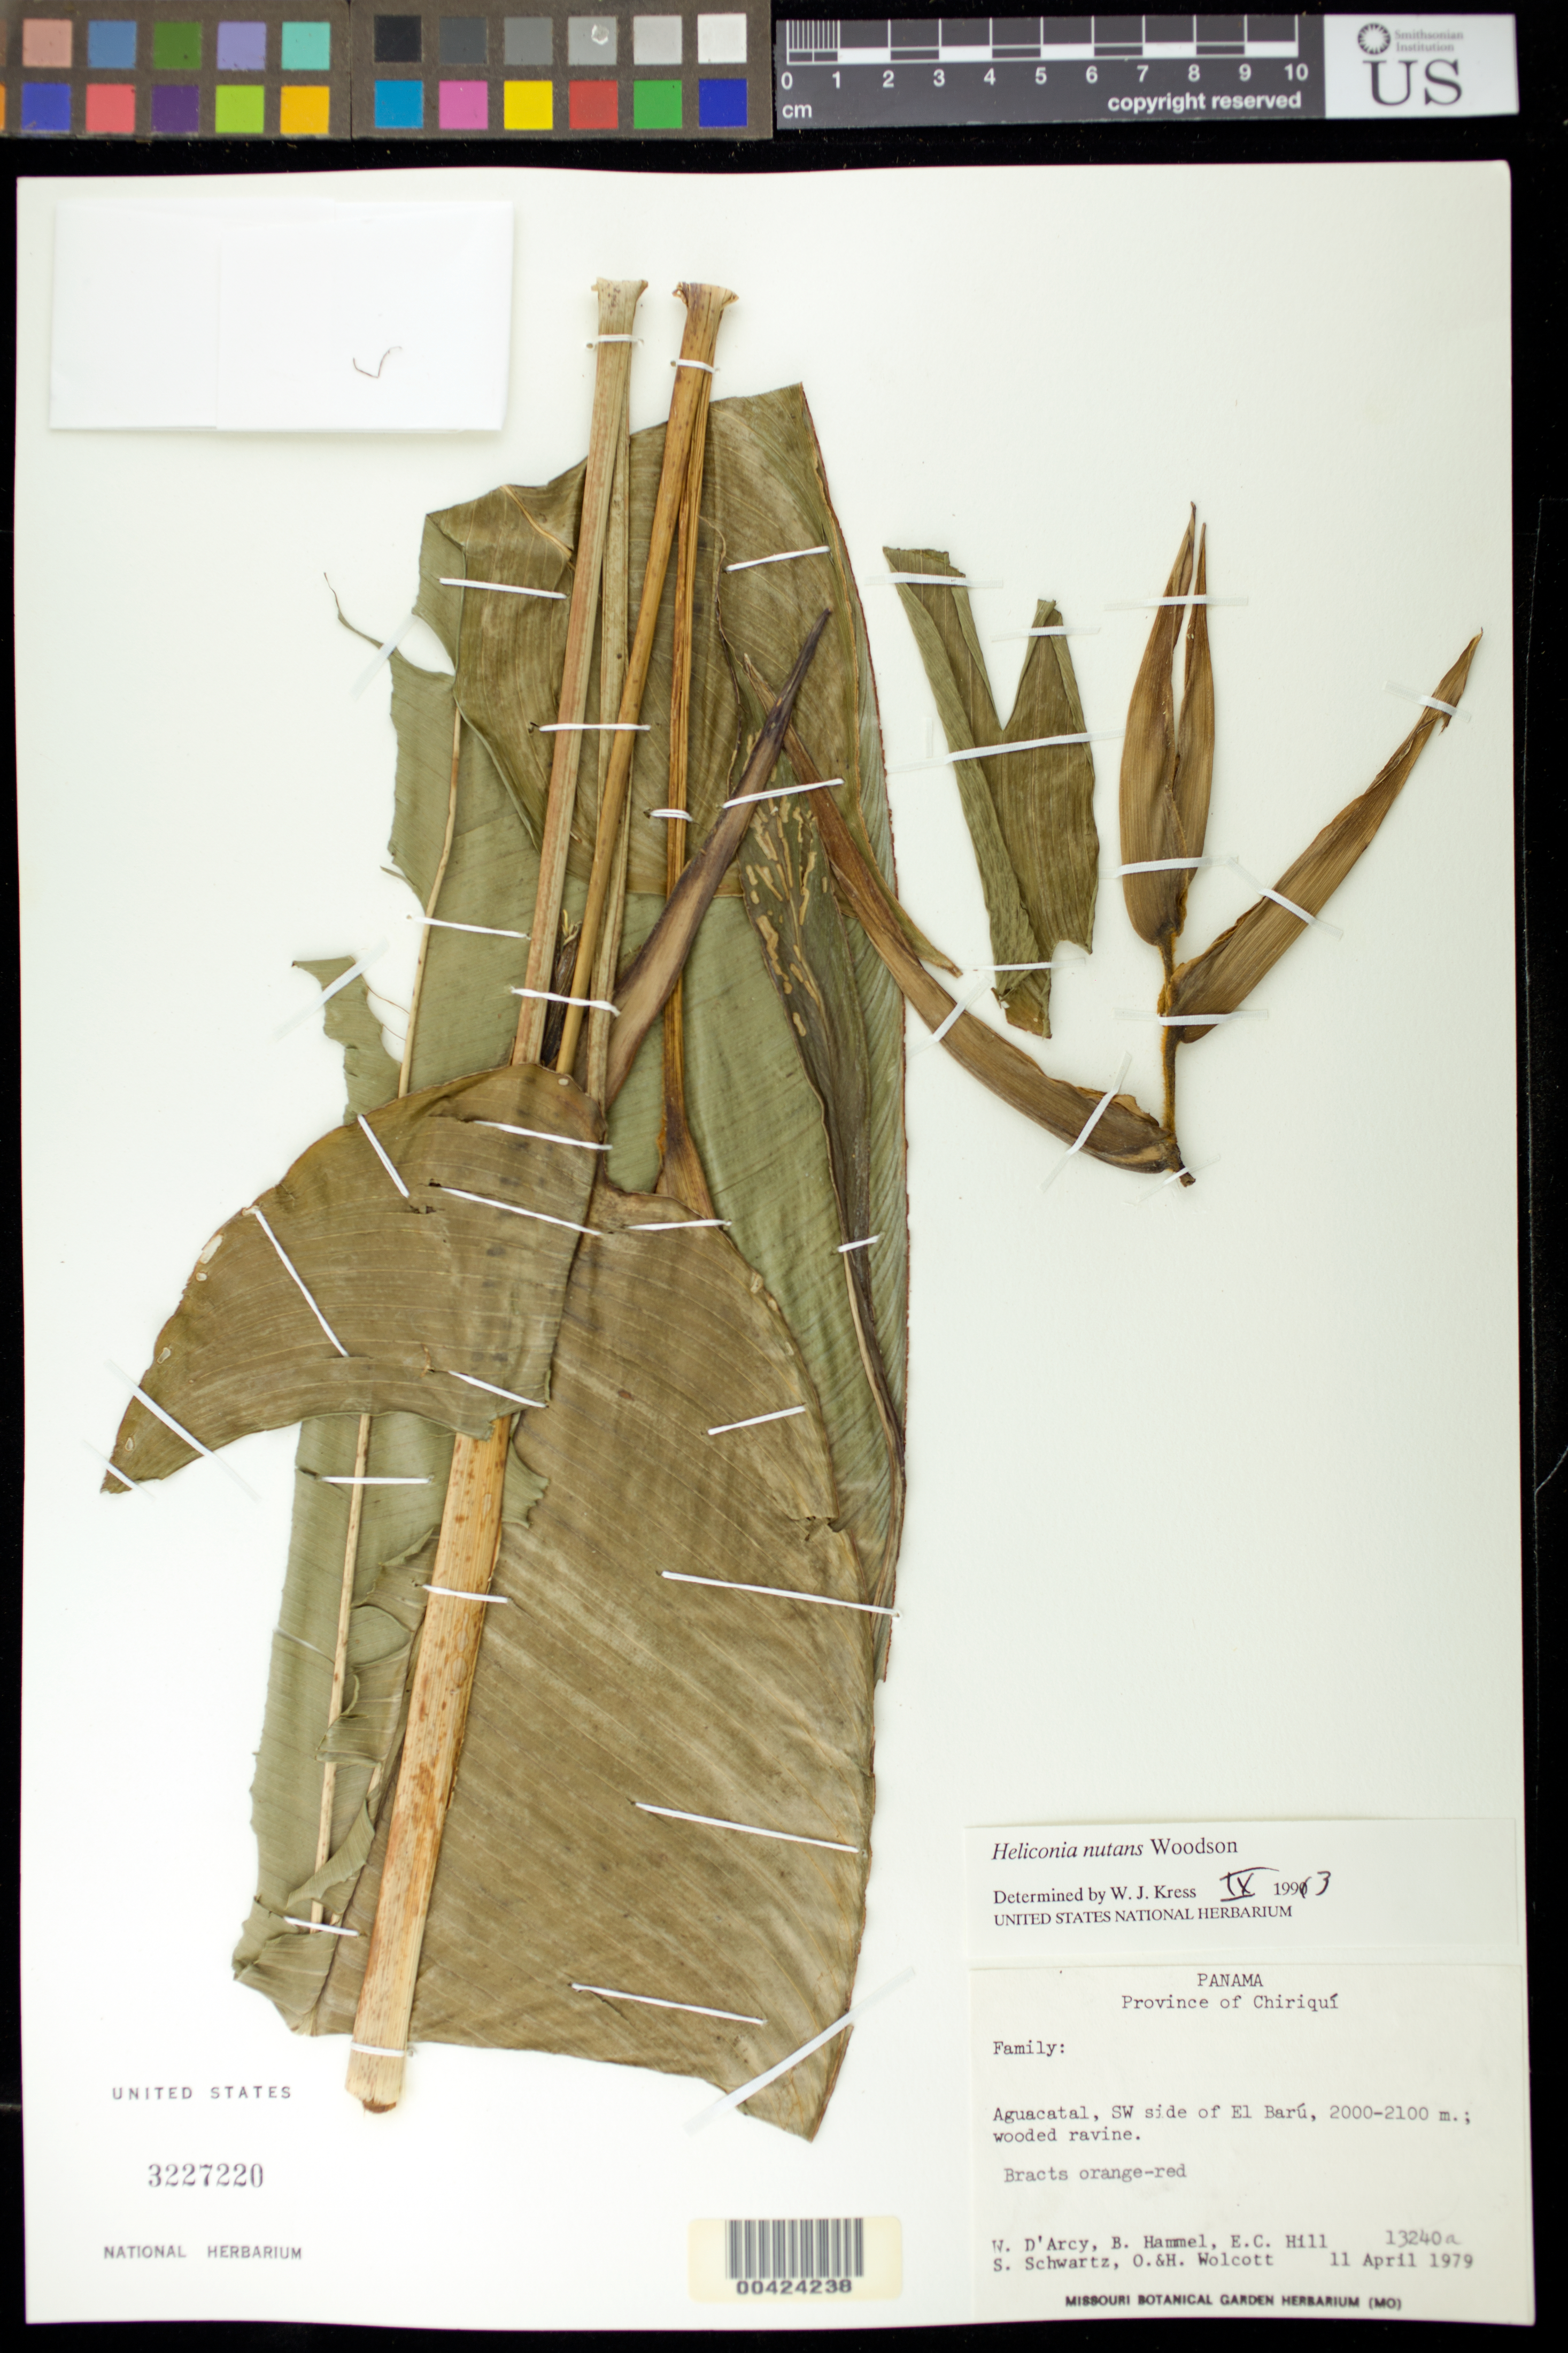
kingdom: Plantae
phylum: Tracheophyta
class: Liliopsida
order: Zingiberales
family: Heliconiaceae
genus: Heliconia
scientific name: Heliconia nutans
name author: Woodson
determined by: Kress, W. J., (US), Smithsonian Institution - National Museum of Natural History (UNITED STATES)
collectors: W. G. D'Arcy, B. Hammel, E. Hills, S. Schwartz, O. Wolcott & H. Wolcott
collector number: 13240a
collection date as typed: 11 Apr 1979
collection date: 1979-04-11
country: Panama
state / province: Chiriquí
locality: Aguacatal, SW side of el Baru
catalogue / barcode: US 3227220